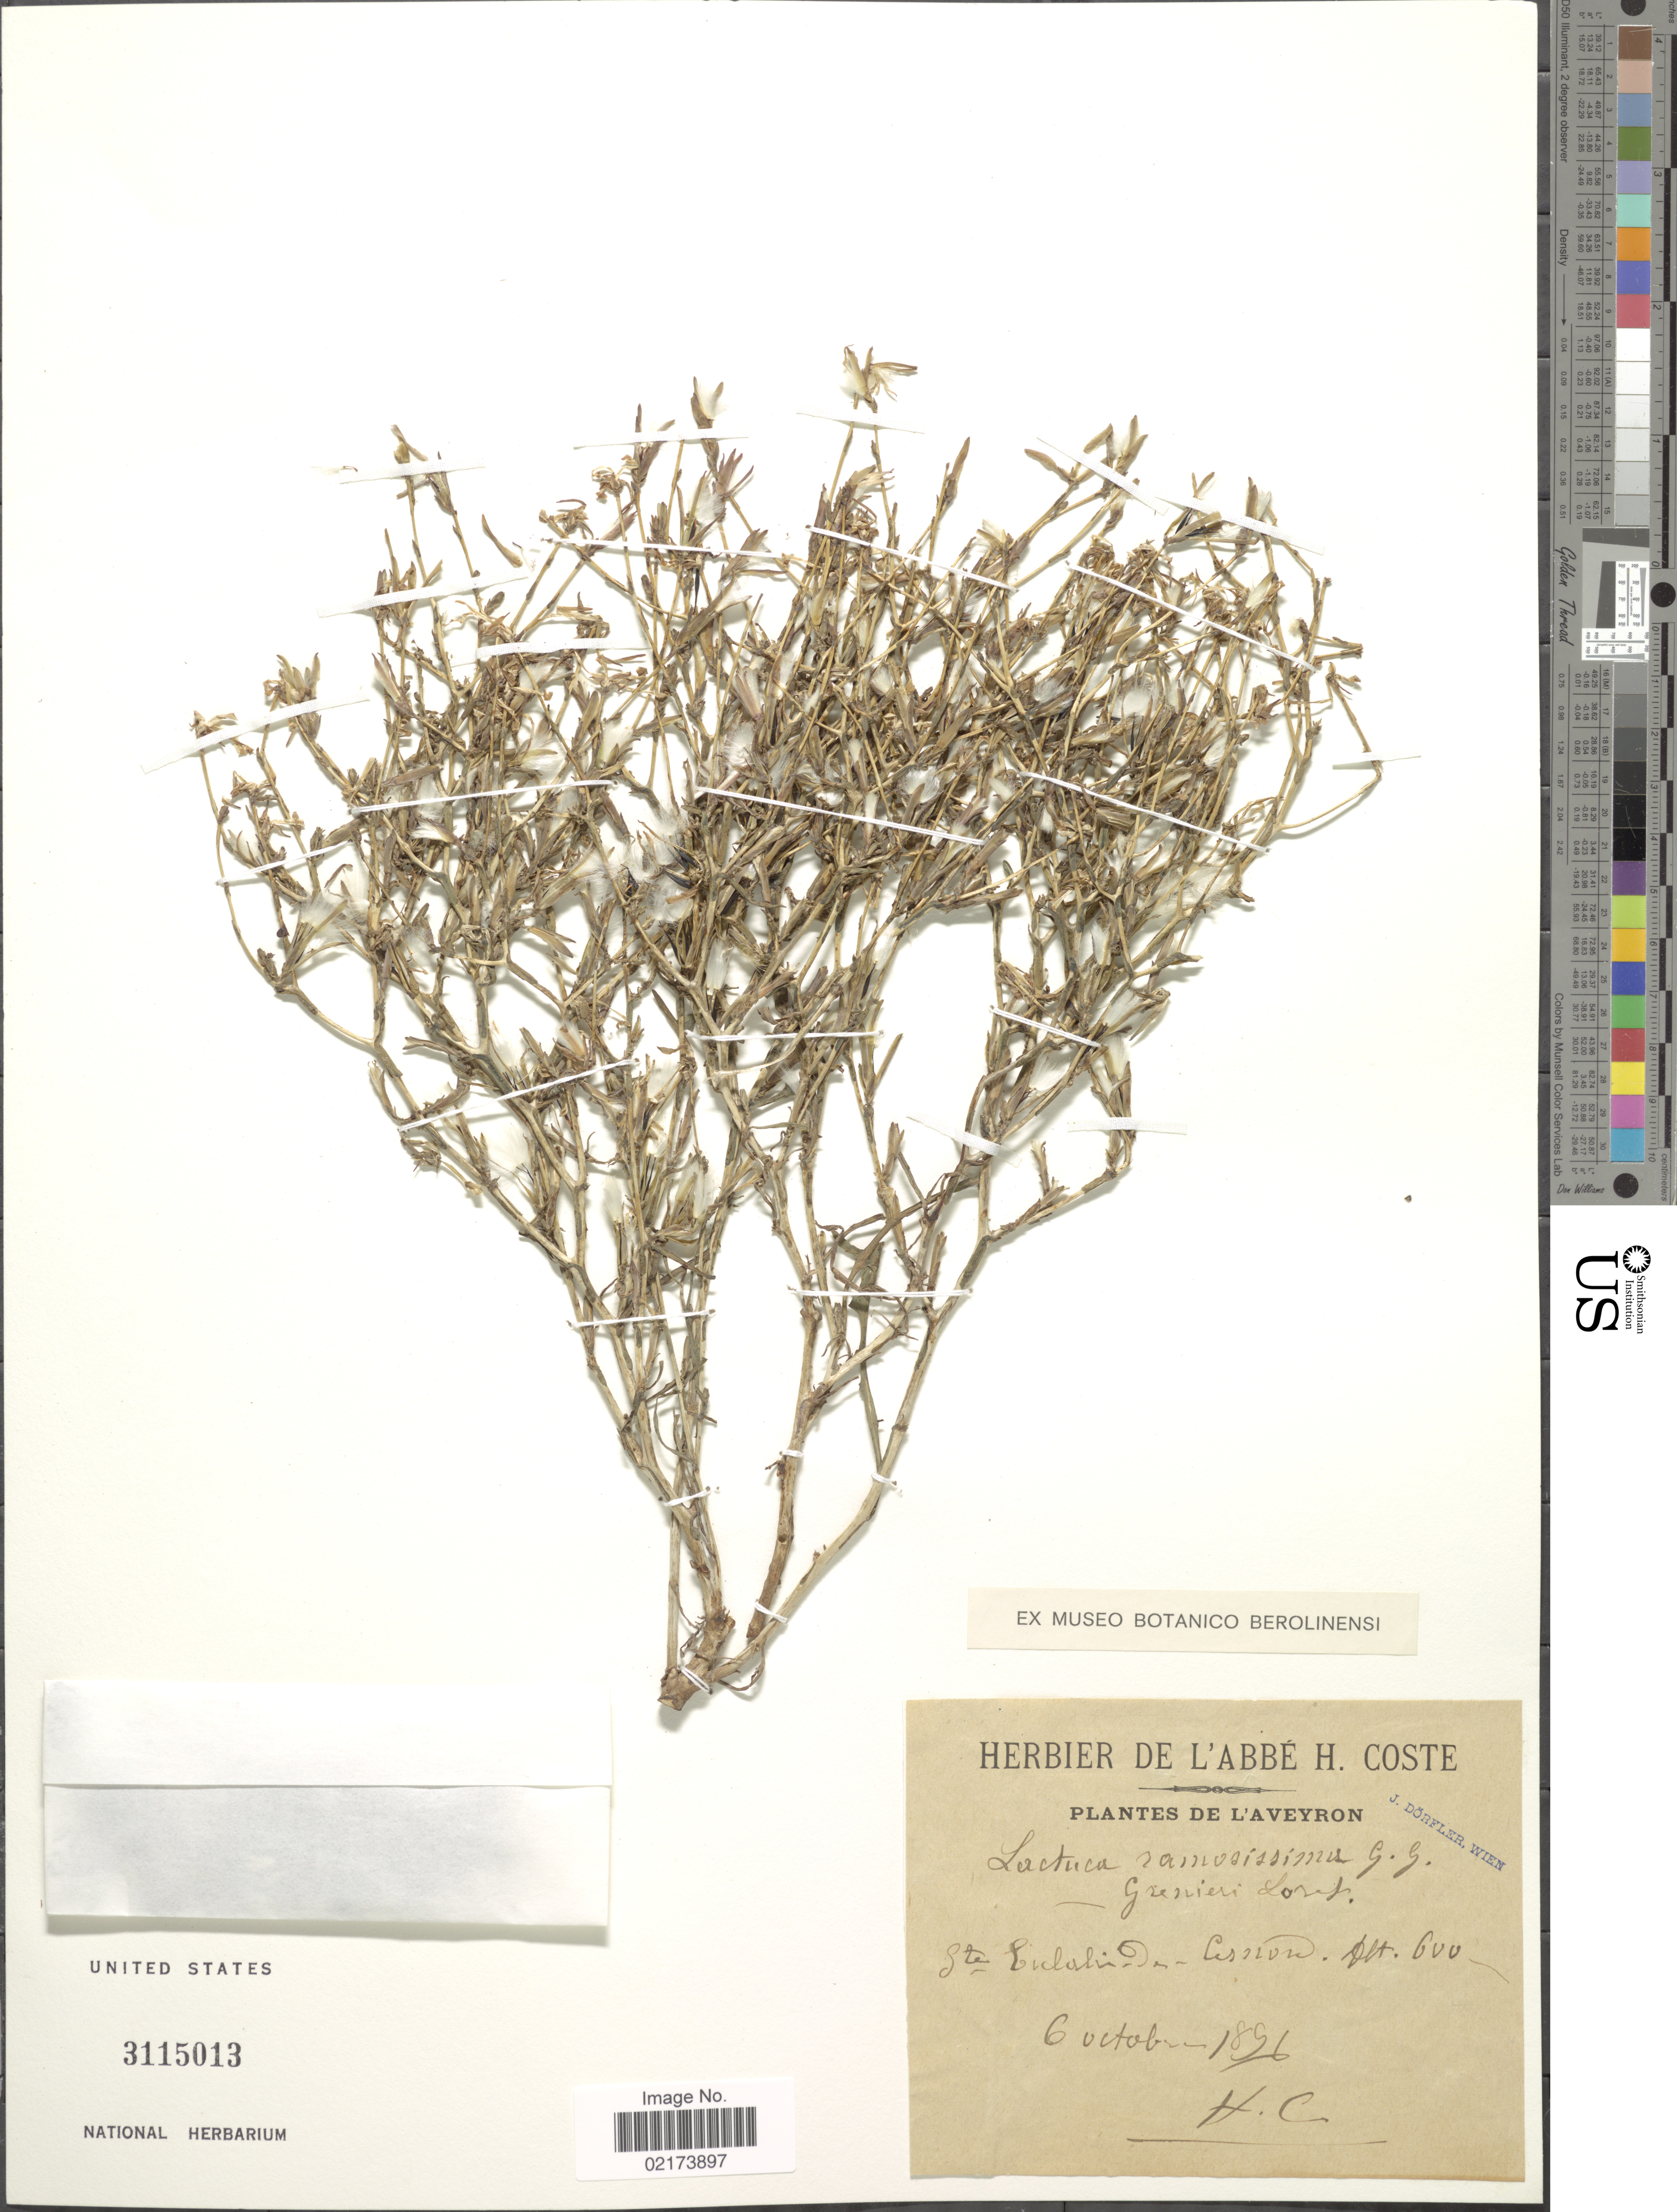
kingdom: Plantae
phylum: Tracheophyta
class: Magnoliopsida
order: Asterales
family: Asteraceae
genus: Lactuca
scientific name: Lactuca viminea subsp. ramosissima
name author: (All.) Arcang.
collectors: H. J. Coste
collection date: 1896-10-06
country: France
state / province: Occitanie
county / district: Aveyron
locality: Aveyron, Ste Cululin-Da-Cession [interpreted]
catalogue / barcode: US 3115013